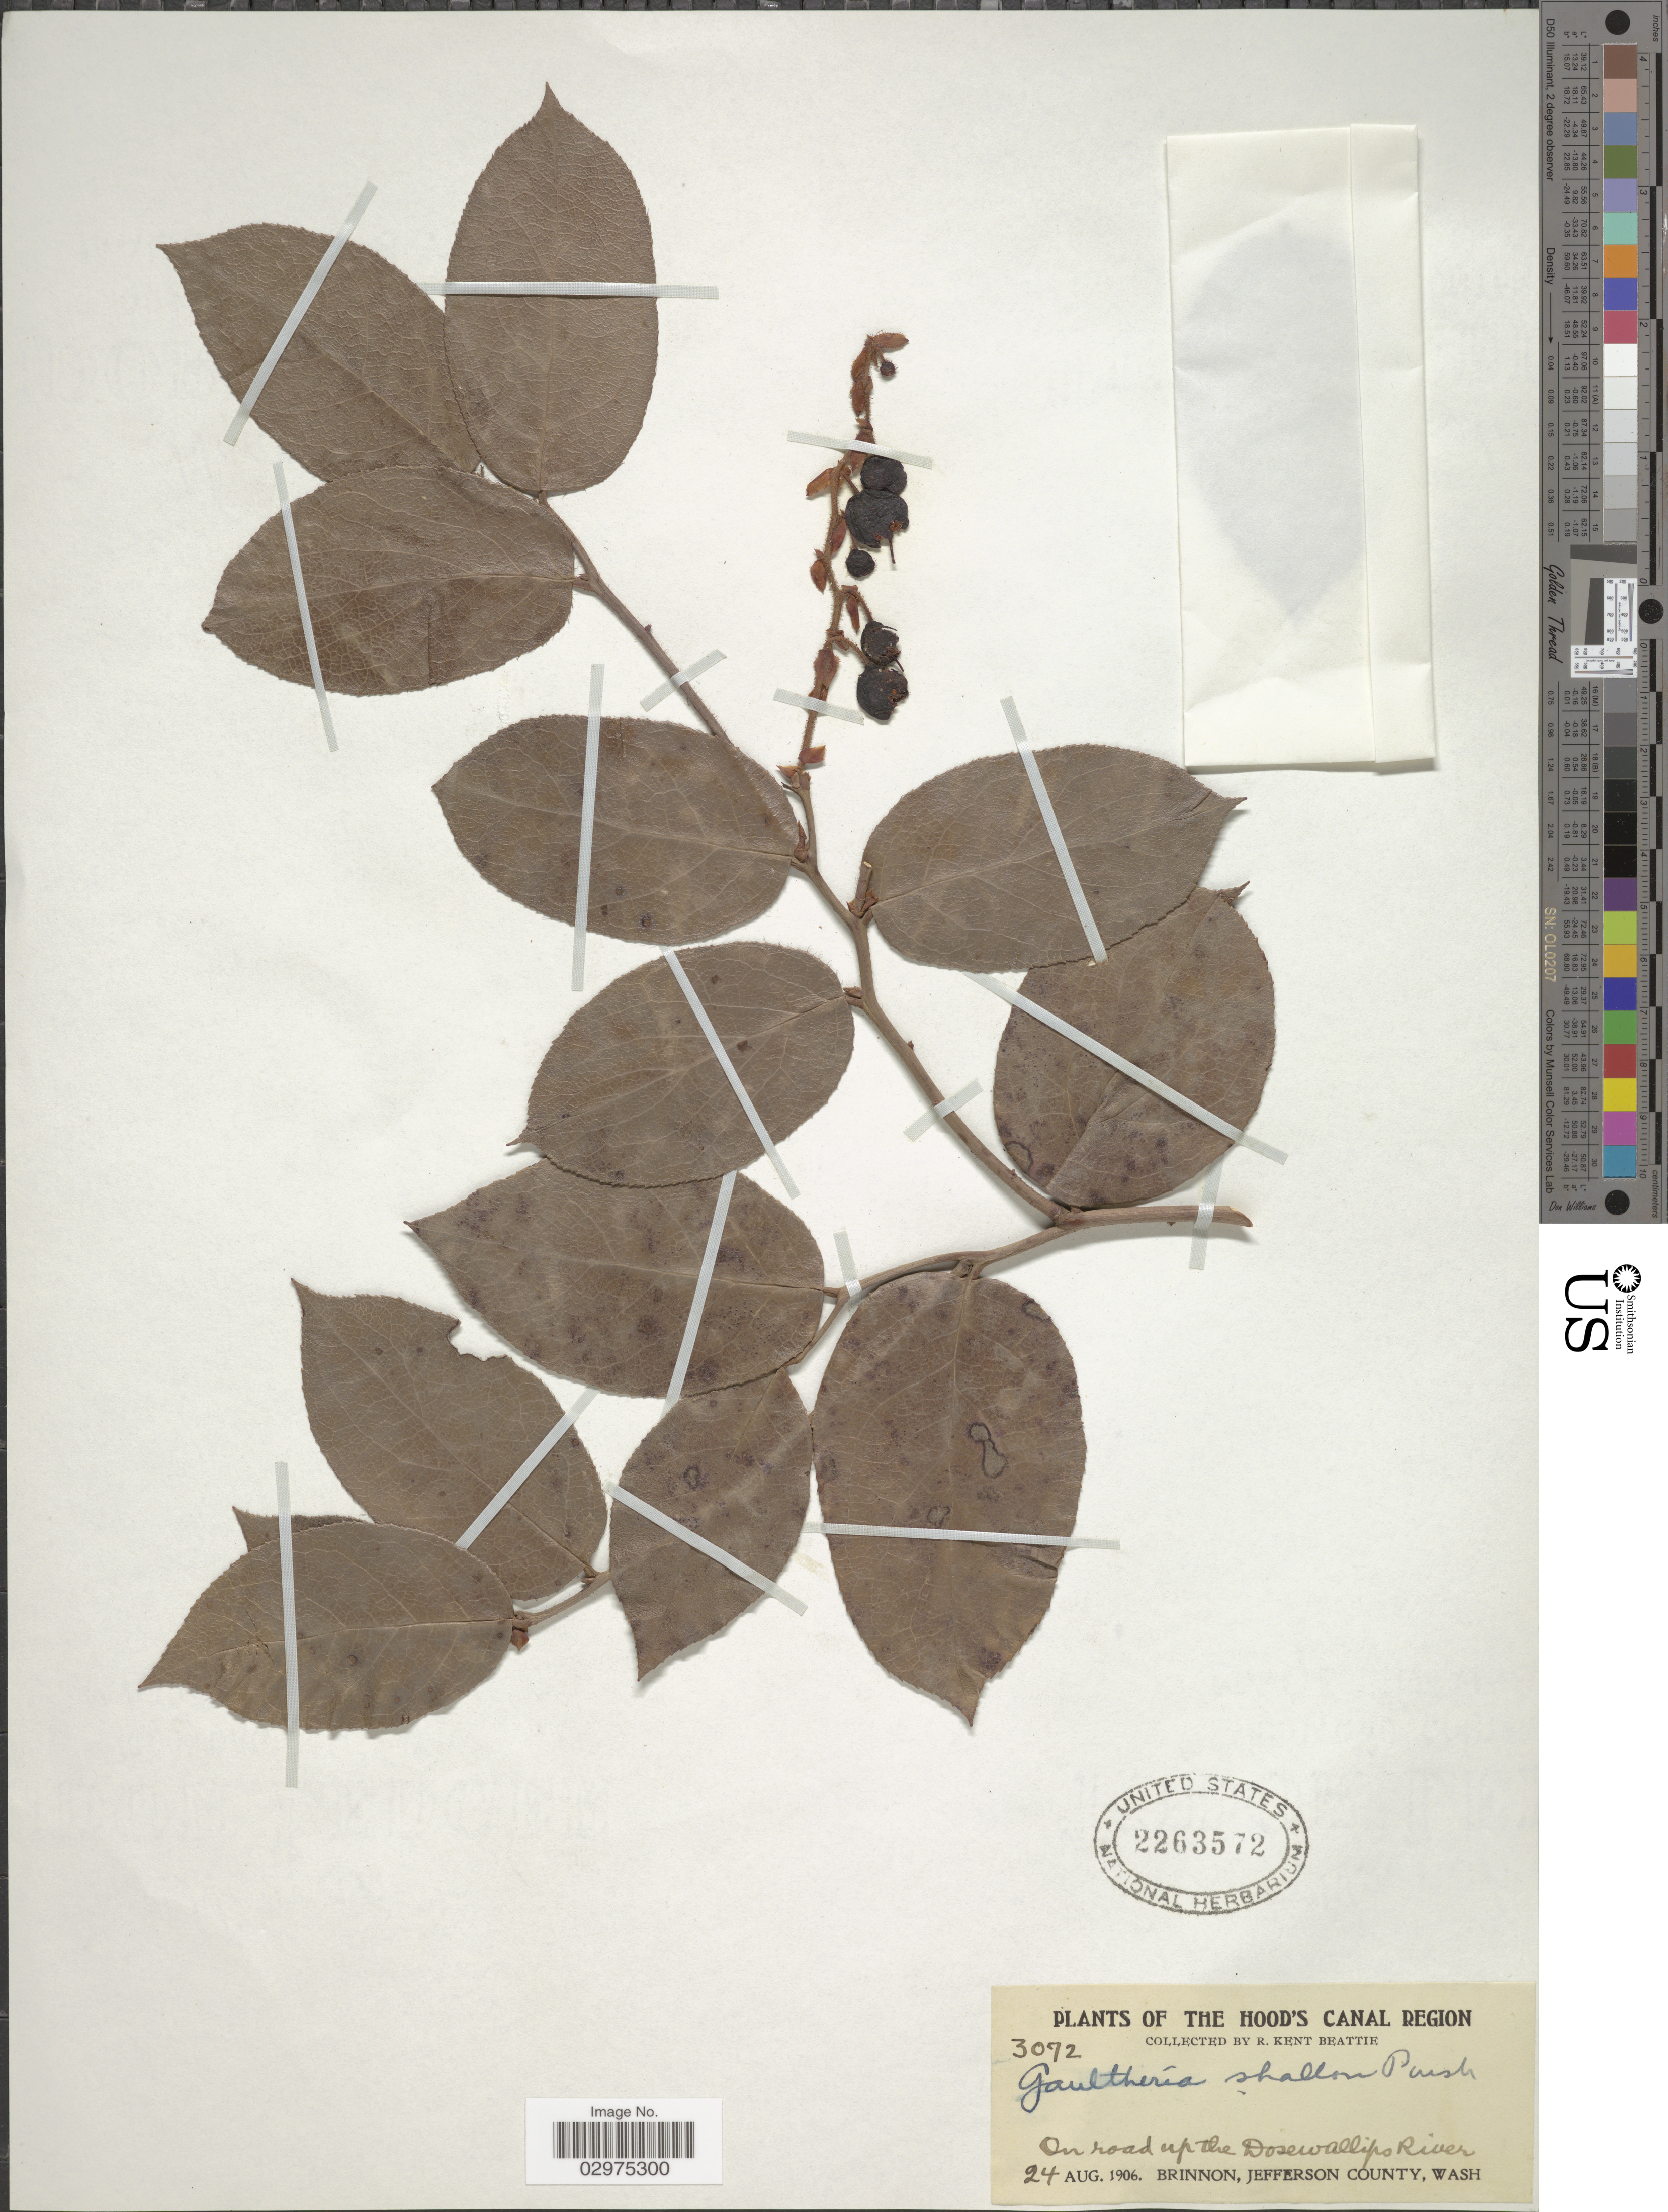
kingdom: Plantae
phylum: Tracheophyta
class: Magnoliopsida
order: Ericales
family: Ericaceae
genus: Gaultheria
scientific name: Gaultheria shallon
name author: Pursh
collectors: R. K. Beattie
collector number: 3072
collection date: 1906-08-24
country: United States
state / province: Washington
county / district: Jefferson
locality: The Hood's Canal Region, on road up the Dosewallips River. Brinnon, Jefferson County.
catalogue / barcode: US 2263572